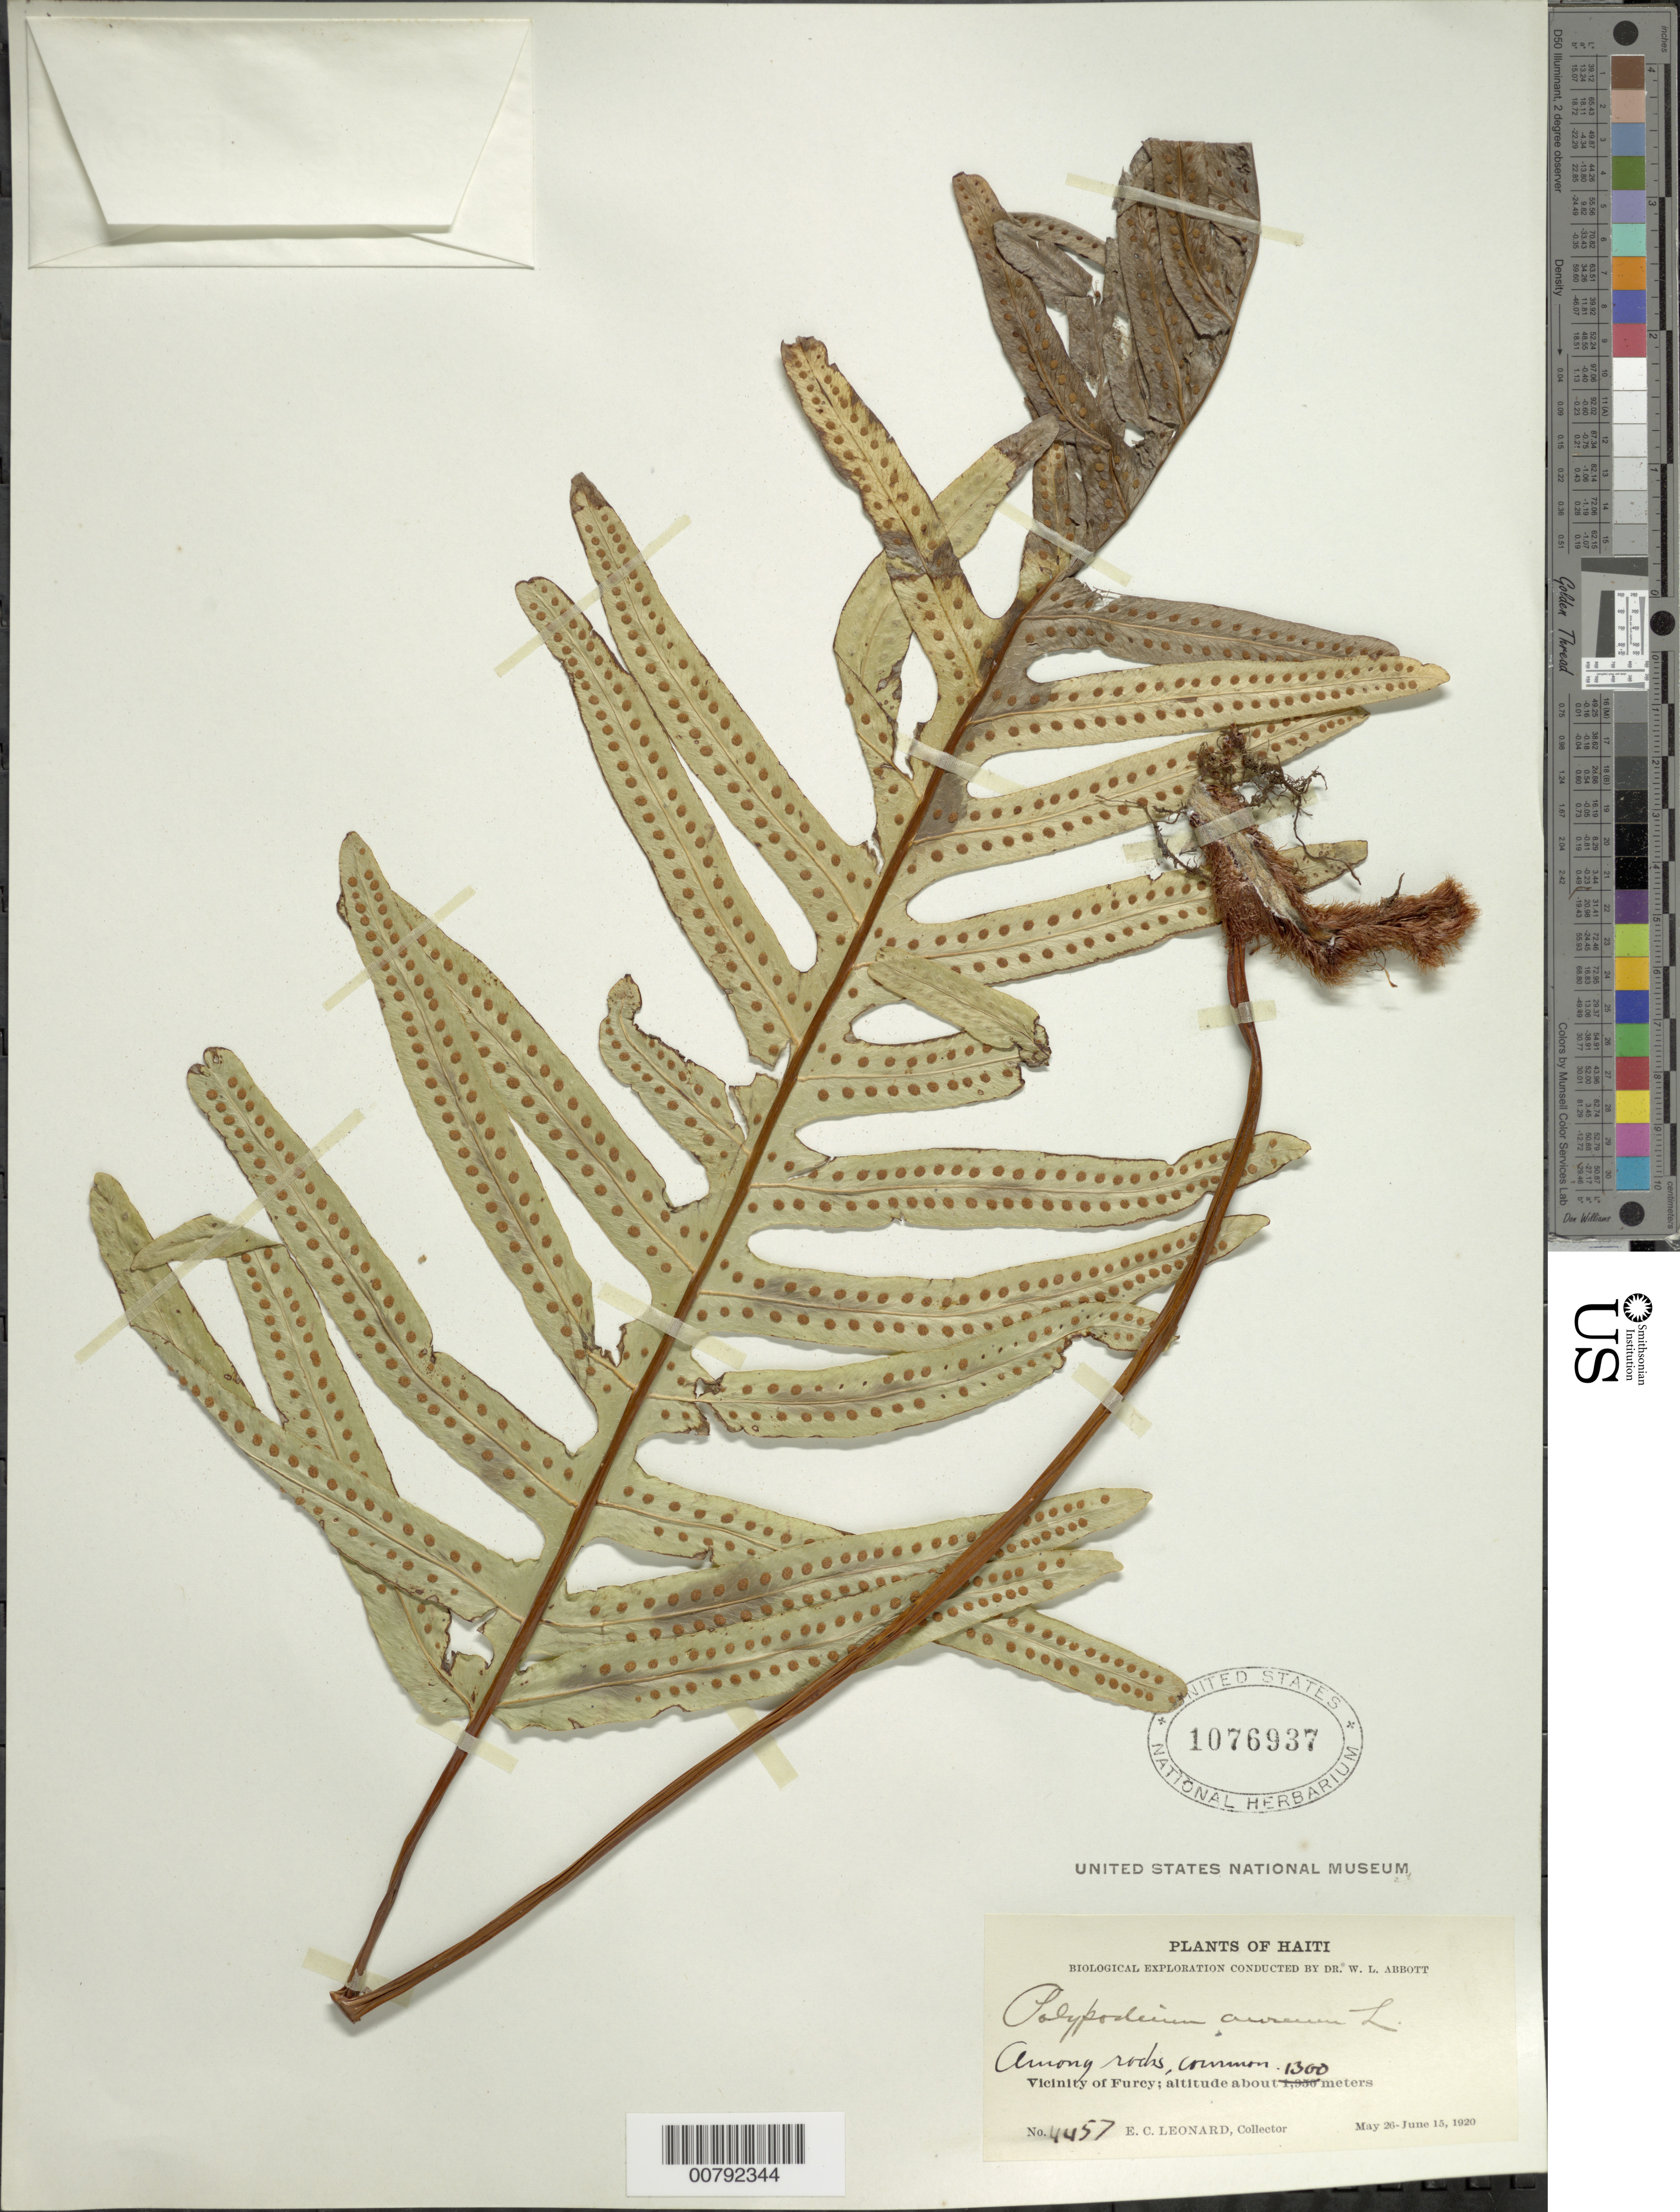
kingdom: Plantae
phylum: Tracheophyta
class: Polypodiopsida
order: Polypodiales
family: Polypodiaceae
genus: Phlebodium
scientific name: Phlebodium pseudoaureum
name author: (Cav.) Lellinger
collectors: E. C. Leonard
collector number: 4457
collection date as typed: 26 May 1920 15 Jun 1920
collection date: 1920-05-26/1920-06-15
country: Haiti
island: Hispaniola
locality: Furcy vicinity, Morne de Weyan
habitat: Among rocks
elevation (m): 1300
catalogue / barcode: US 1076937